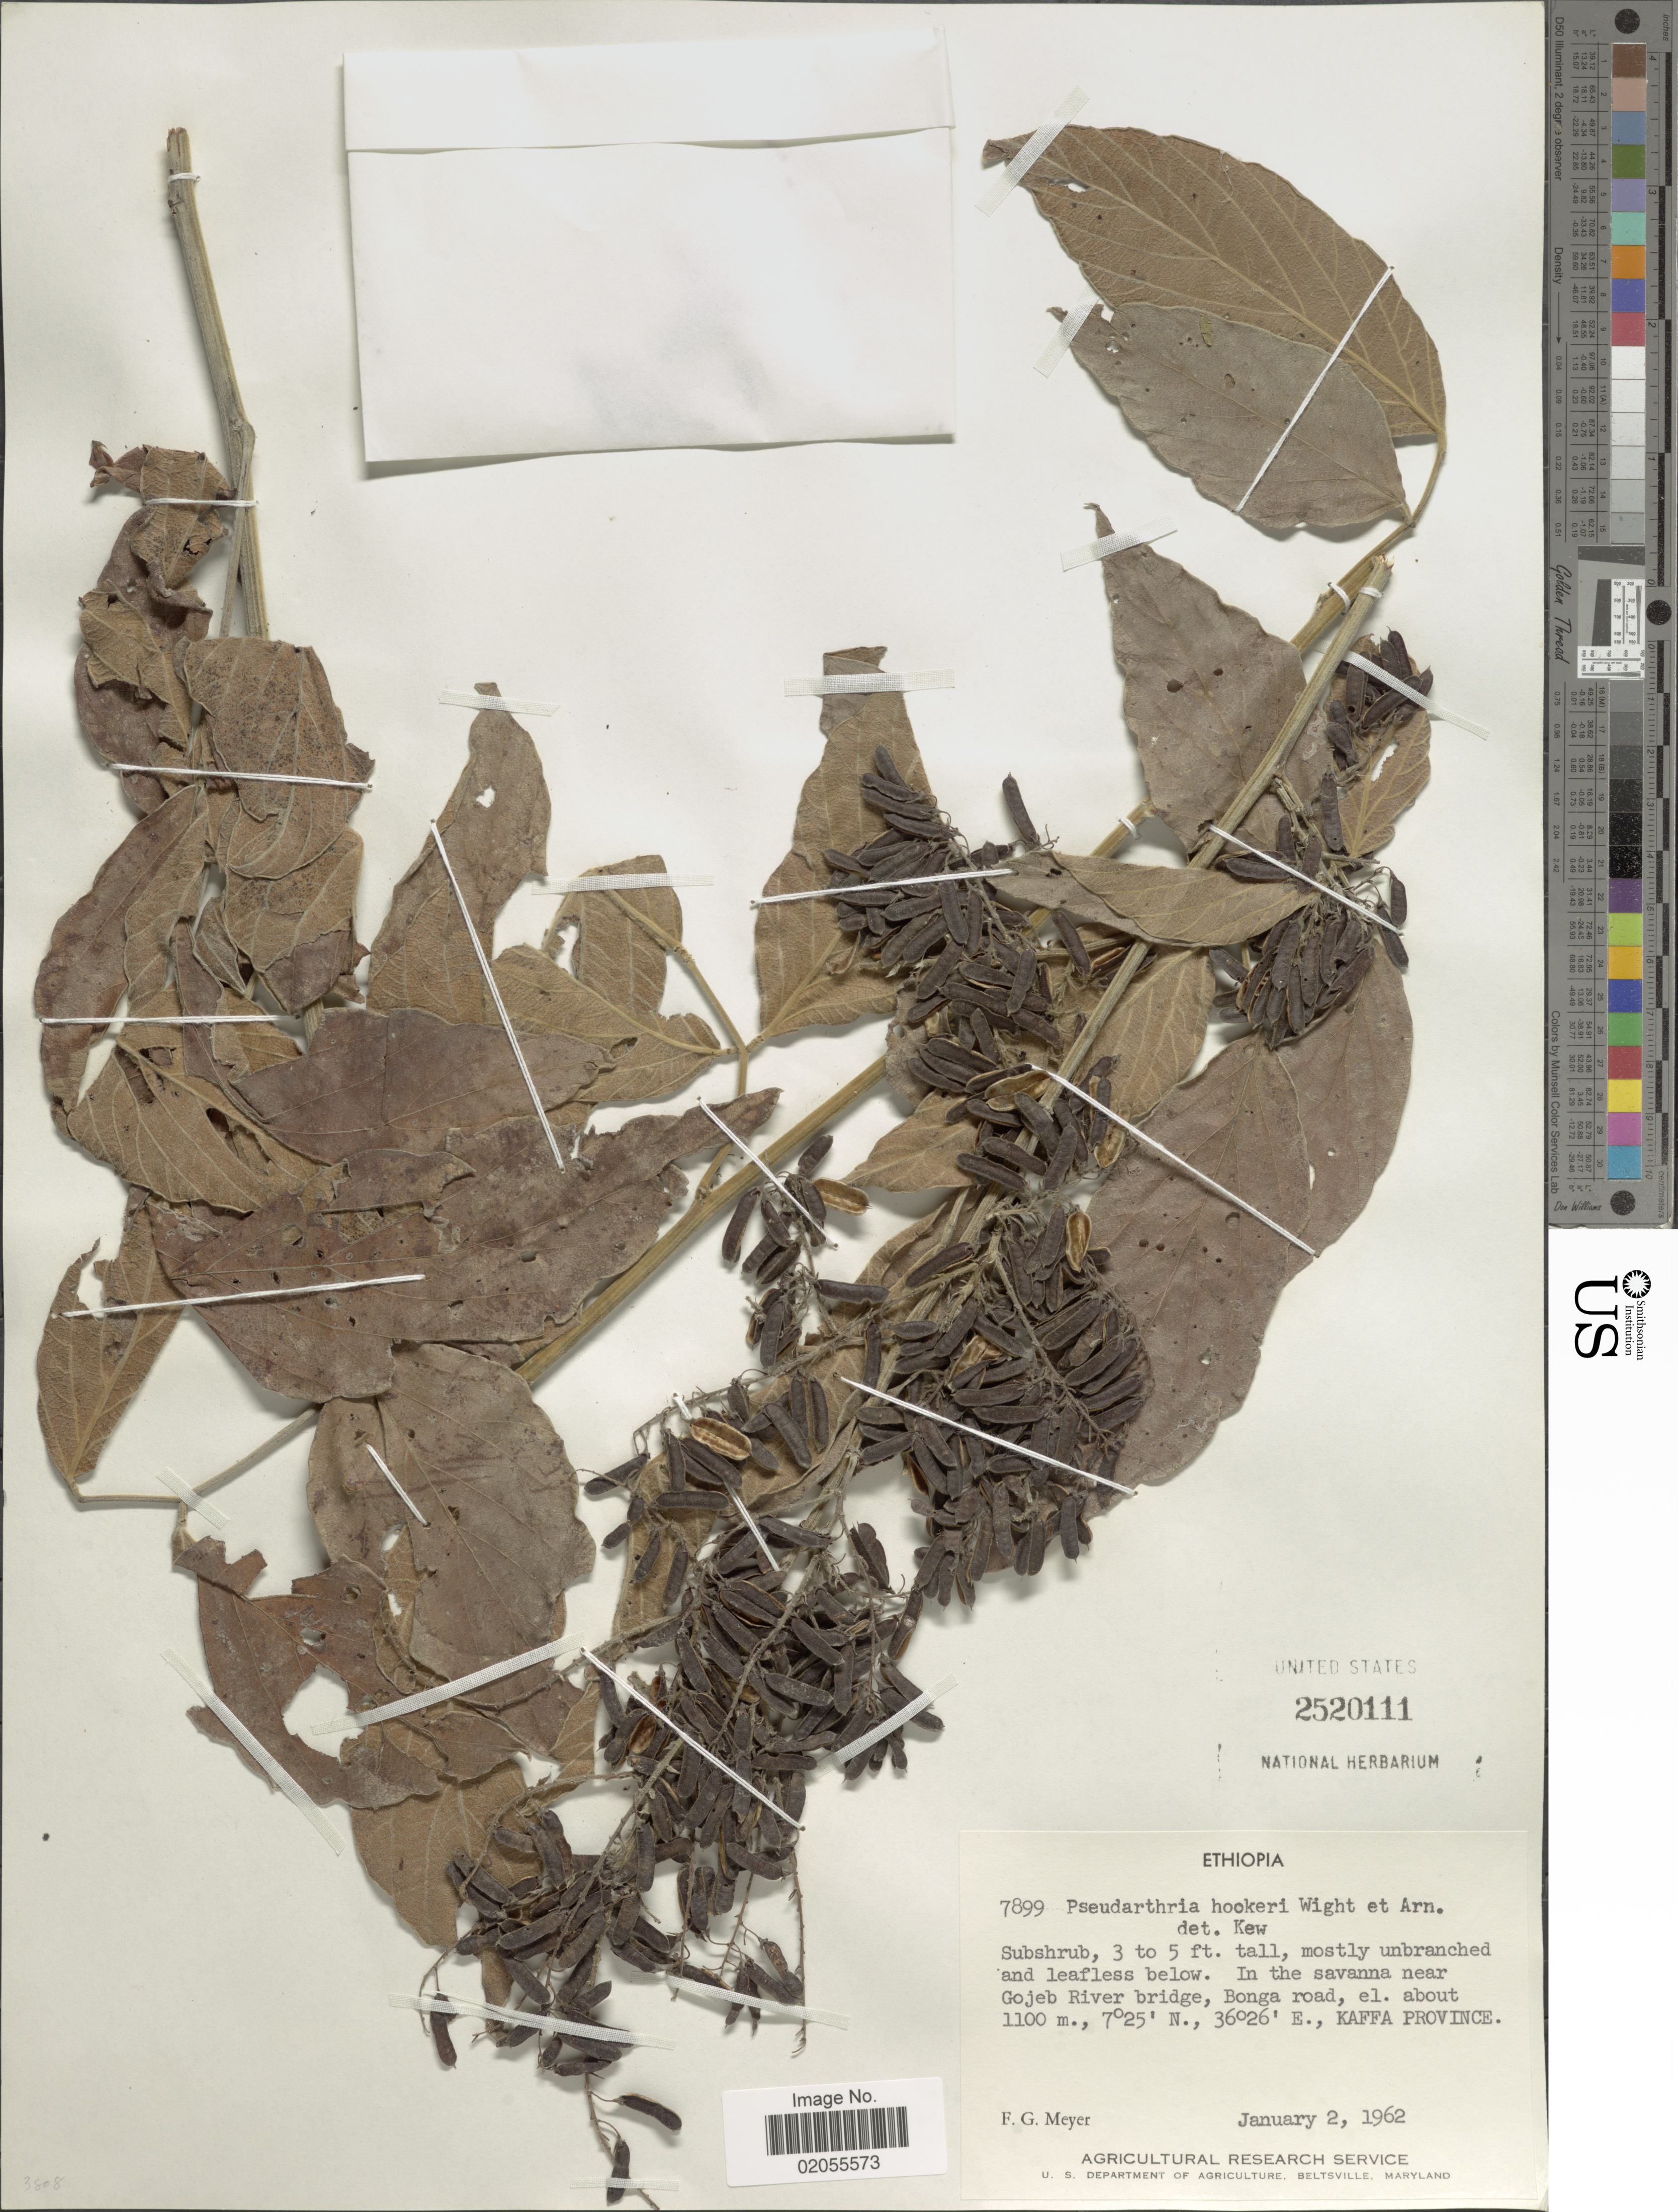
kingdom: Plantae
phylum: Tracheophyta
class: Magnoliopsida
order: Fabales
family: Fabaceae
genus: Pseudarthria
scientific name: Pseudarthria hookeri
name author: Wight & Arn.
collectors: F. G. Meyer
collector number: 7899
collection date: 1962-01-02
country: Ethiopia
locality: Near Gojeb River bridge, Bonga Road, Kaffa Province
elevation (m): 1100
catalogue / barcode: US 2520111